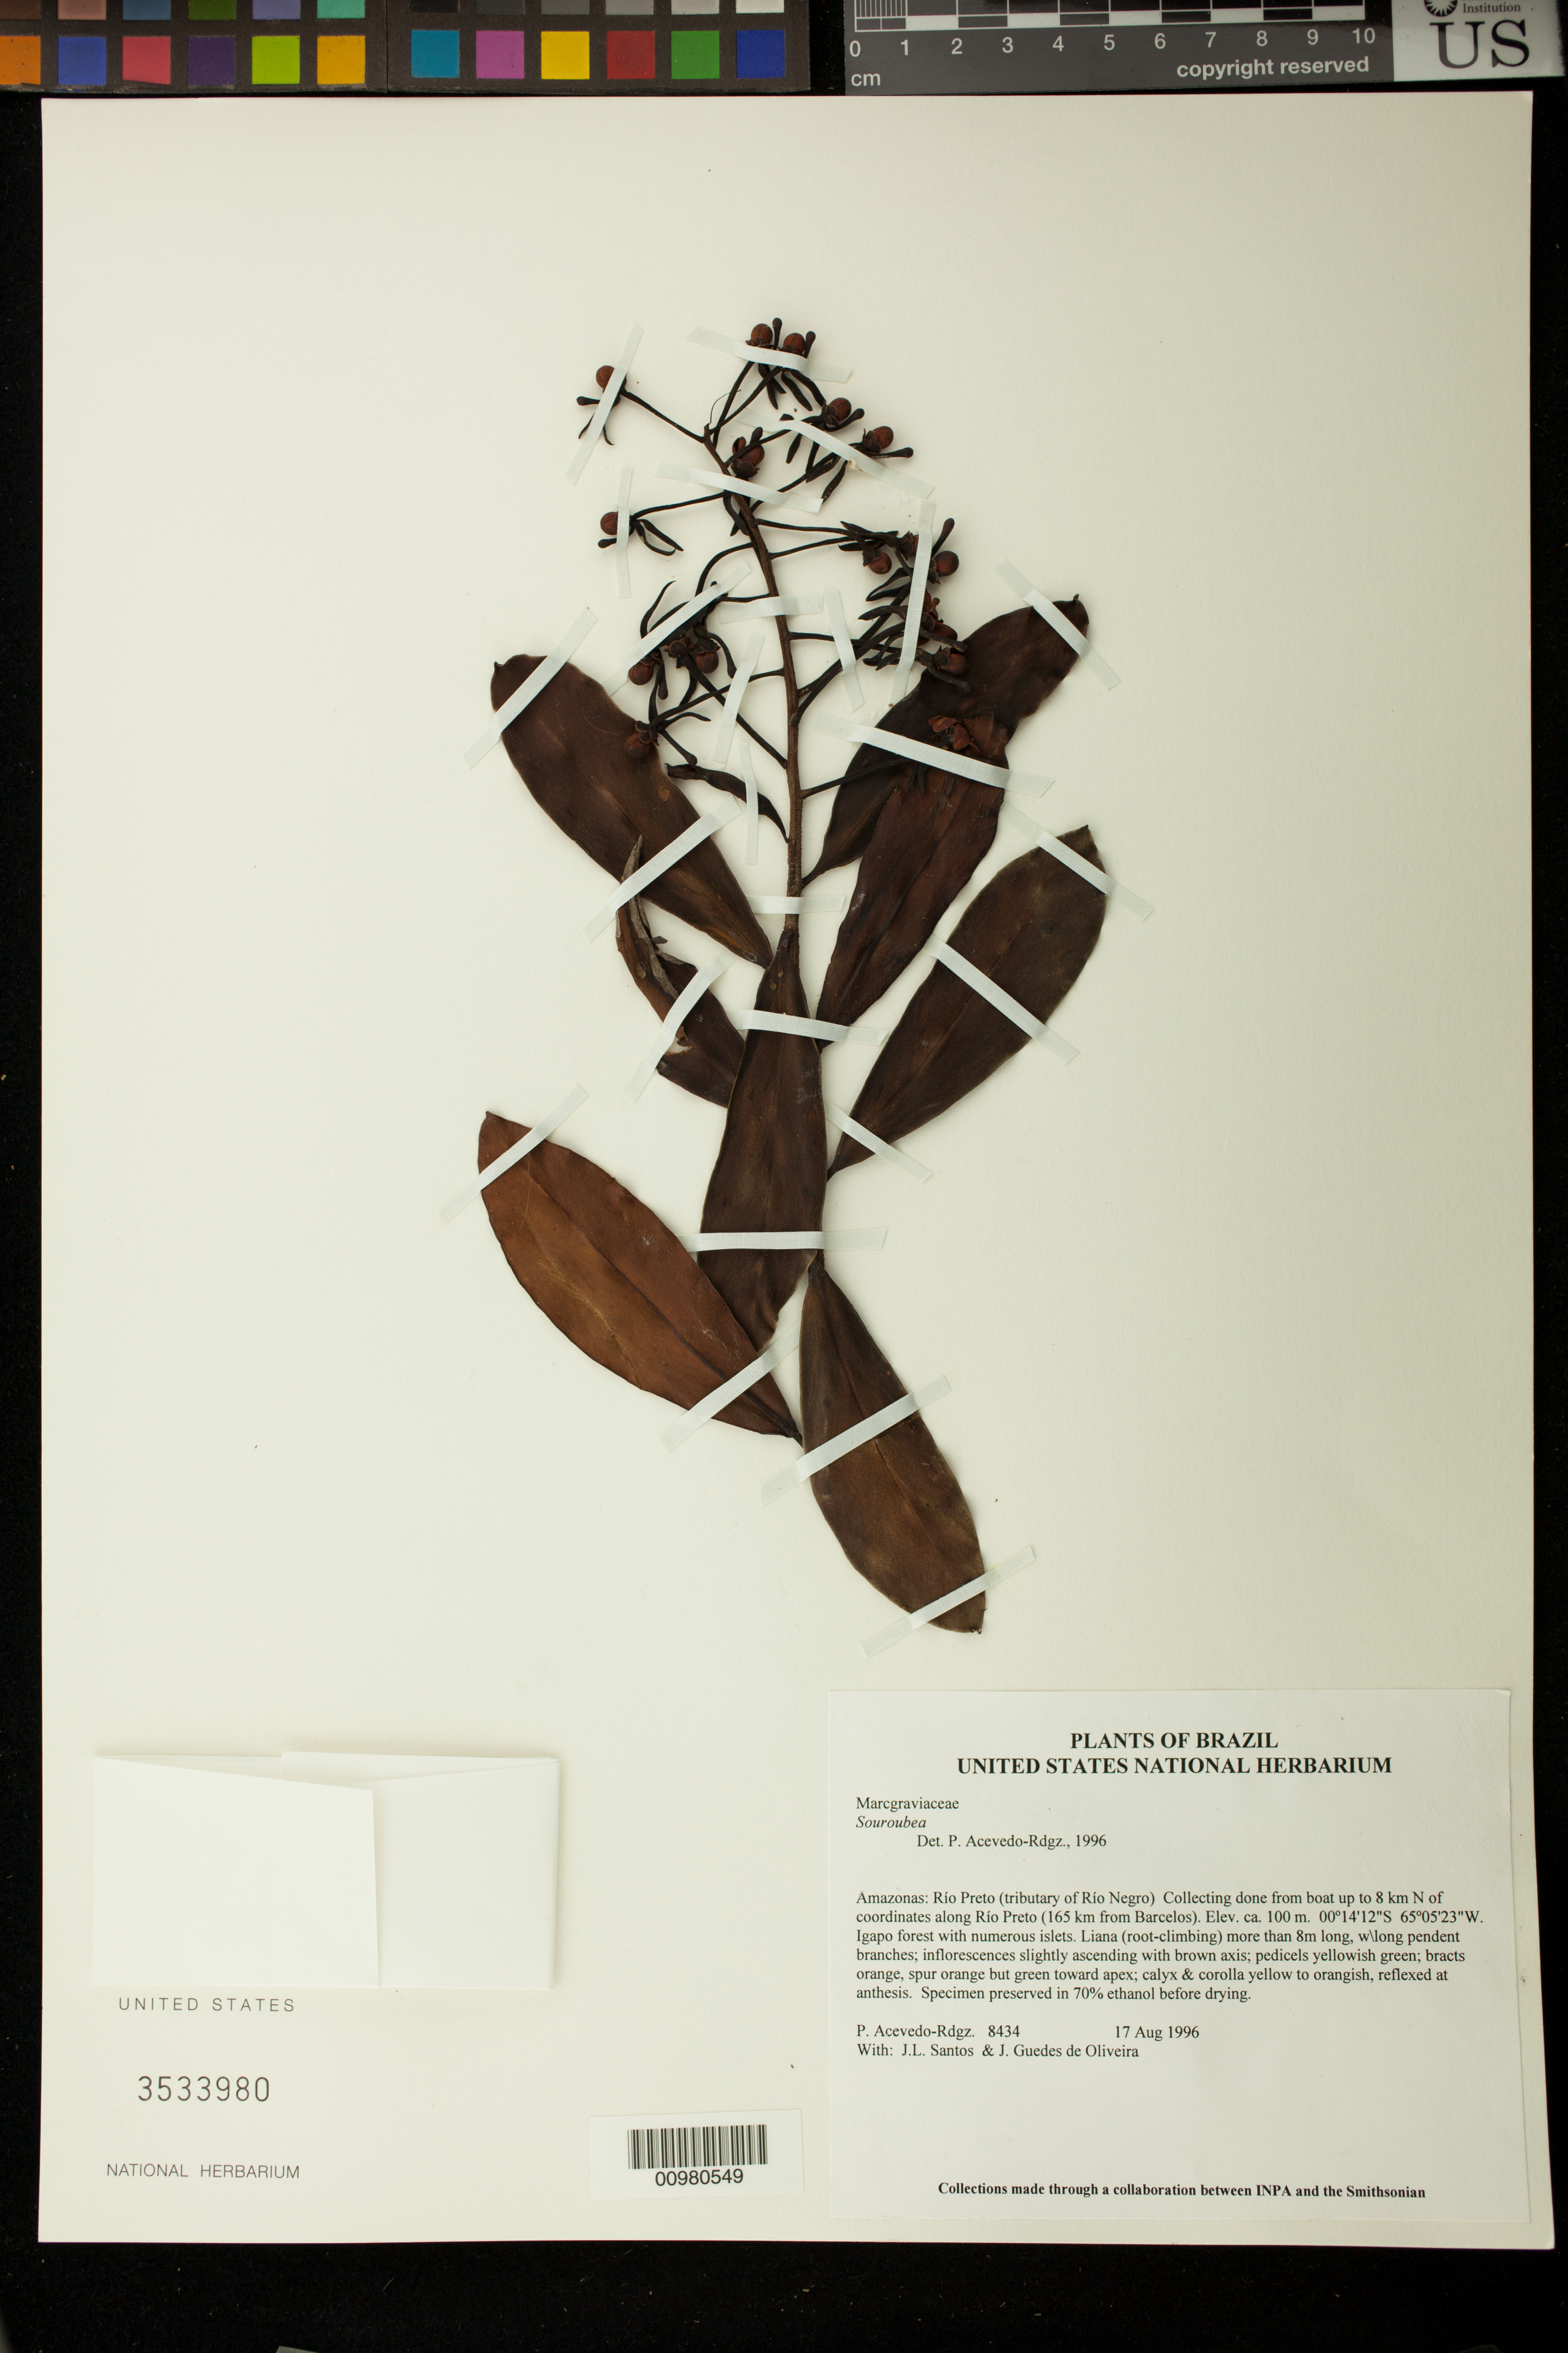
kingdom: Plantae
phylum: Tracheophyta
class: Magnoliopsida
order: Ericales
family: Marcgraviaceae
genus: Souroubea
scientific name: Souroubea guianensis subsp. amazonica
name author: (Mart.) de Roon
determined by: Strong, M. T., (US), Smithsonian Institution - National Museum of Natural History (UNITED STATES)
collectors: P. Acevedo-Rodr., J. L. Santos & J. Guedes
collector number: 8434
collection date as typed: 17 Aug 1996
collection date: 1996-08-17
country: Brazil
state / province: Amazonas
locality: Amazonas: Río Preto (tributary of Río Negro) Collecting done from boat up to 8 km N of coordinates along Río Preto (165 km from Barcelos).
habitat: Igapo forest with numerous islets.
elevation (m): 100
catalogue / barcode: US 3533980